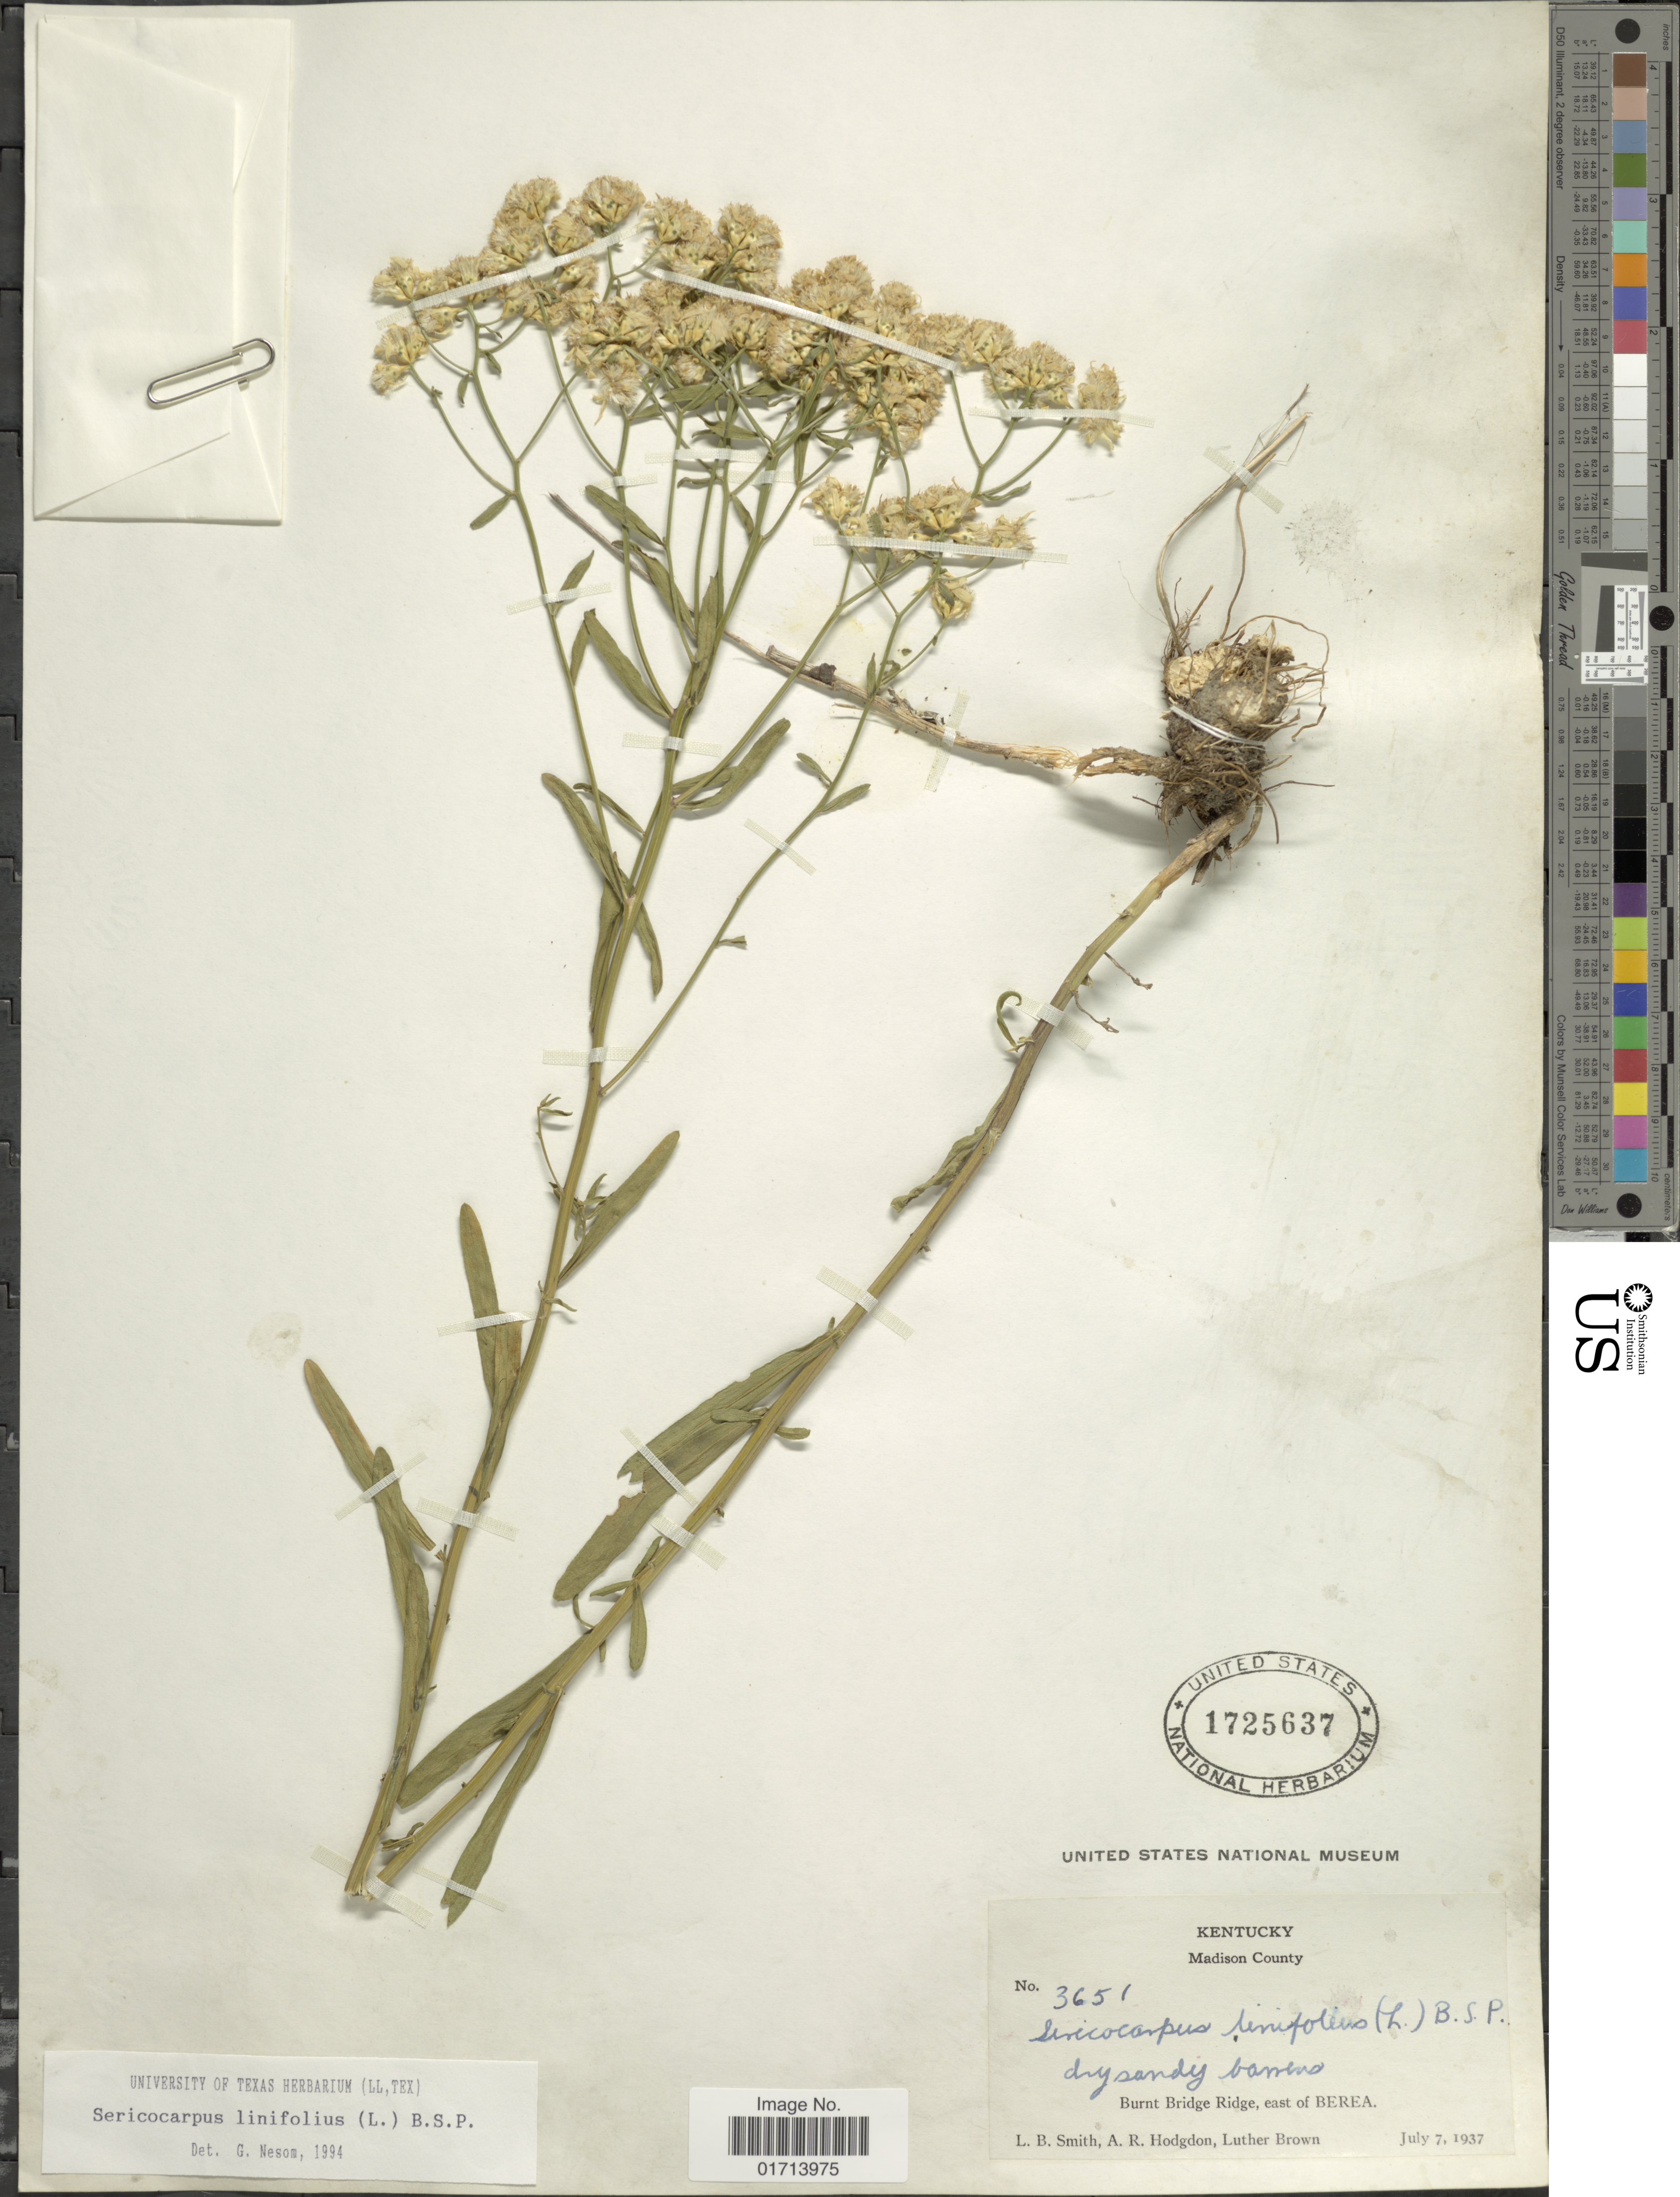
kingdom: Plantae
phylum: Tracheophyta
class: Magnoliopsida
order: Asterales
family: Asteraceae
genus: Sericocarpus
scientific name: Sericocarpus linifolius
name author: (L.) Britton, Stearns & Poggenb.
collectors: L. Smith, A. R. Hodgdon & L. Brown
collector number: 3651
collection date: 1937-07-07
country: United States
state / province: Kentucky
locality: Madison County, Burnt Bridge Ridge, east of Berea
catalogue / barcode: US 1725637